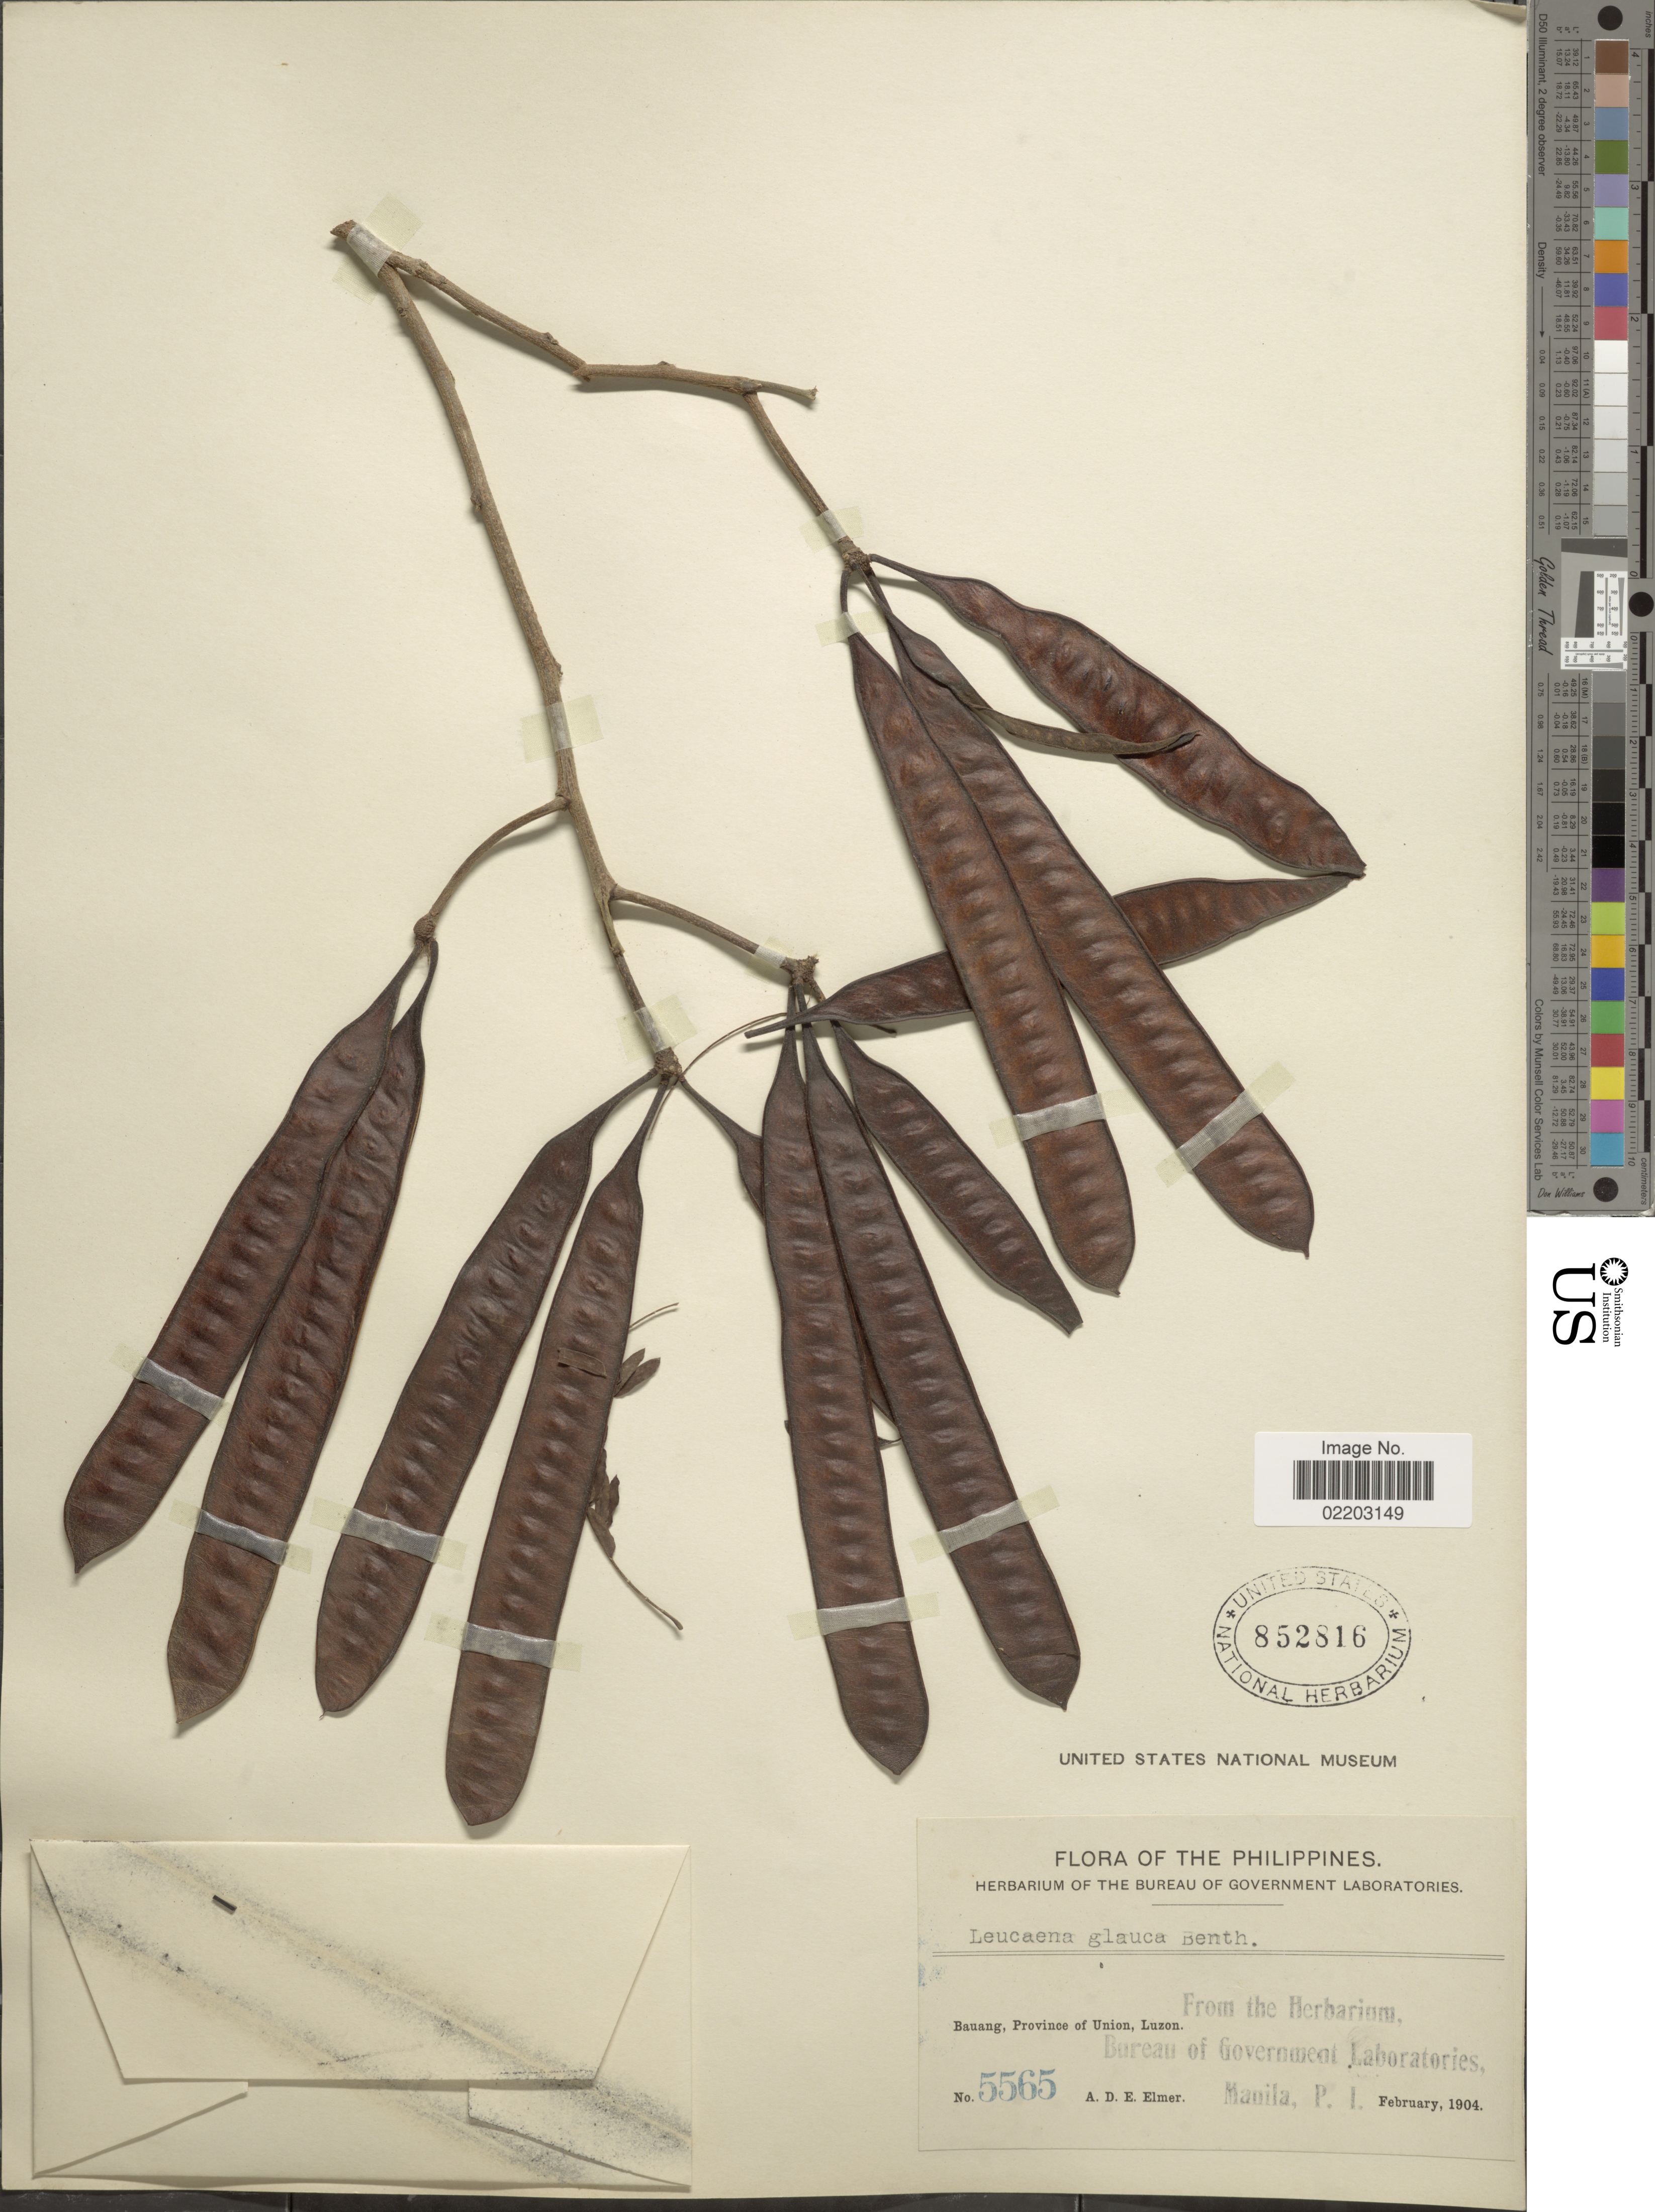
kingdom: Plantae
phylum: Tracheophyta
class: Magnoliopsida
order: Fabales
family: Fabaceae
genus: Leucaena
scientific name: Leucaena glauca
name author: (L.) Benth.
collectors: A. D. E. Elmer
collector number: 5565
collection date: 1904-02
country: Philippines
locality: Bauang, Province of Union, Luzon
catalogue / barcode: US 852816